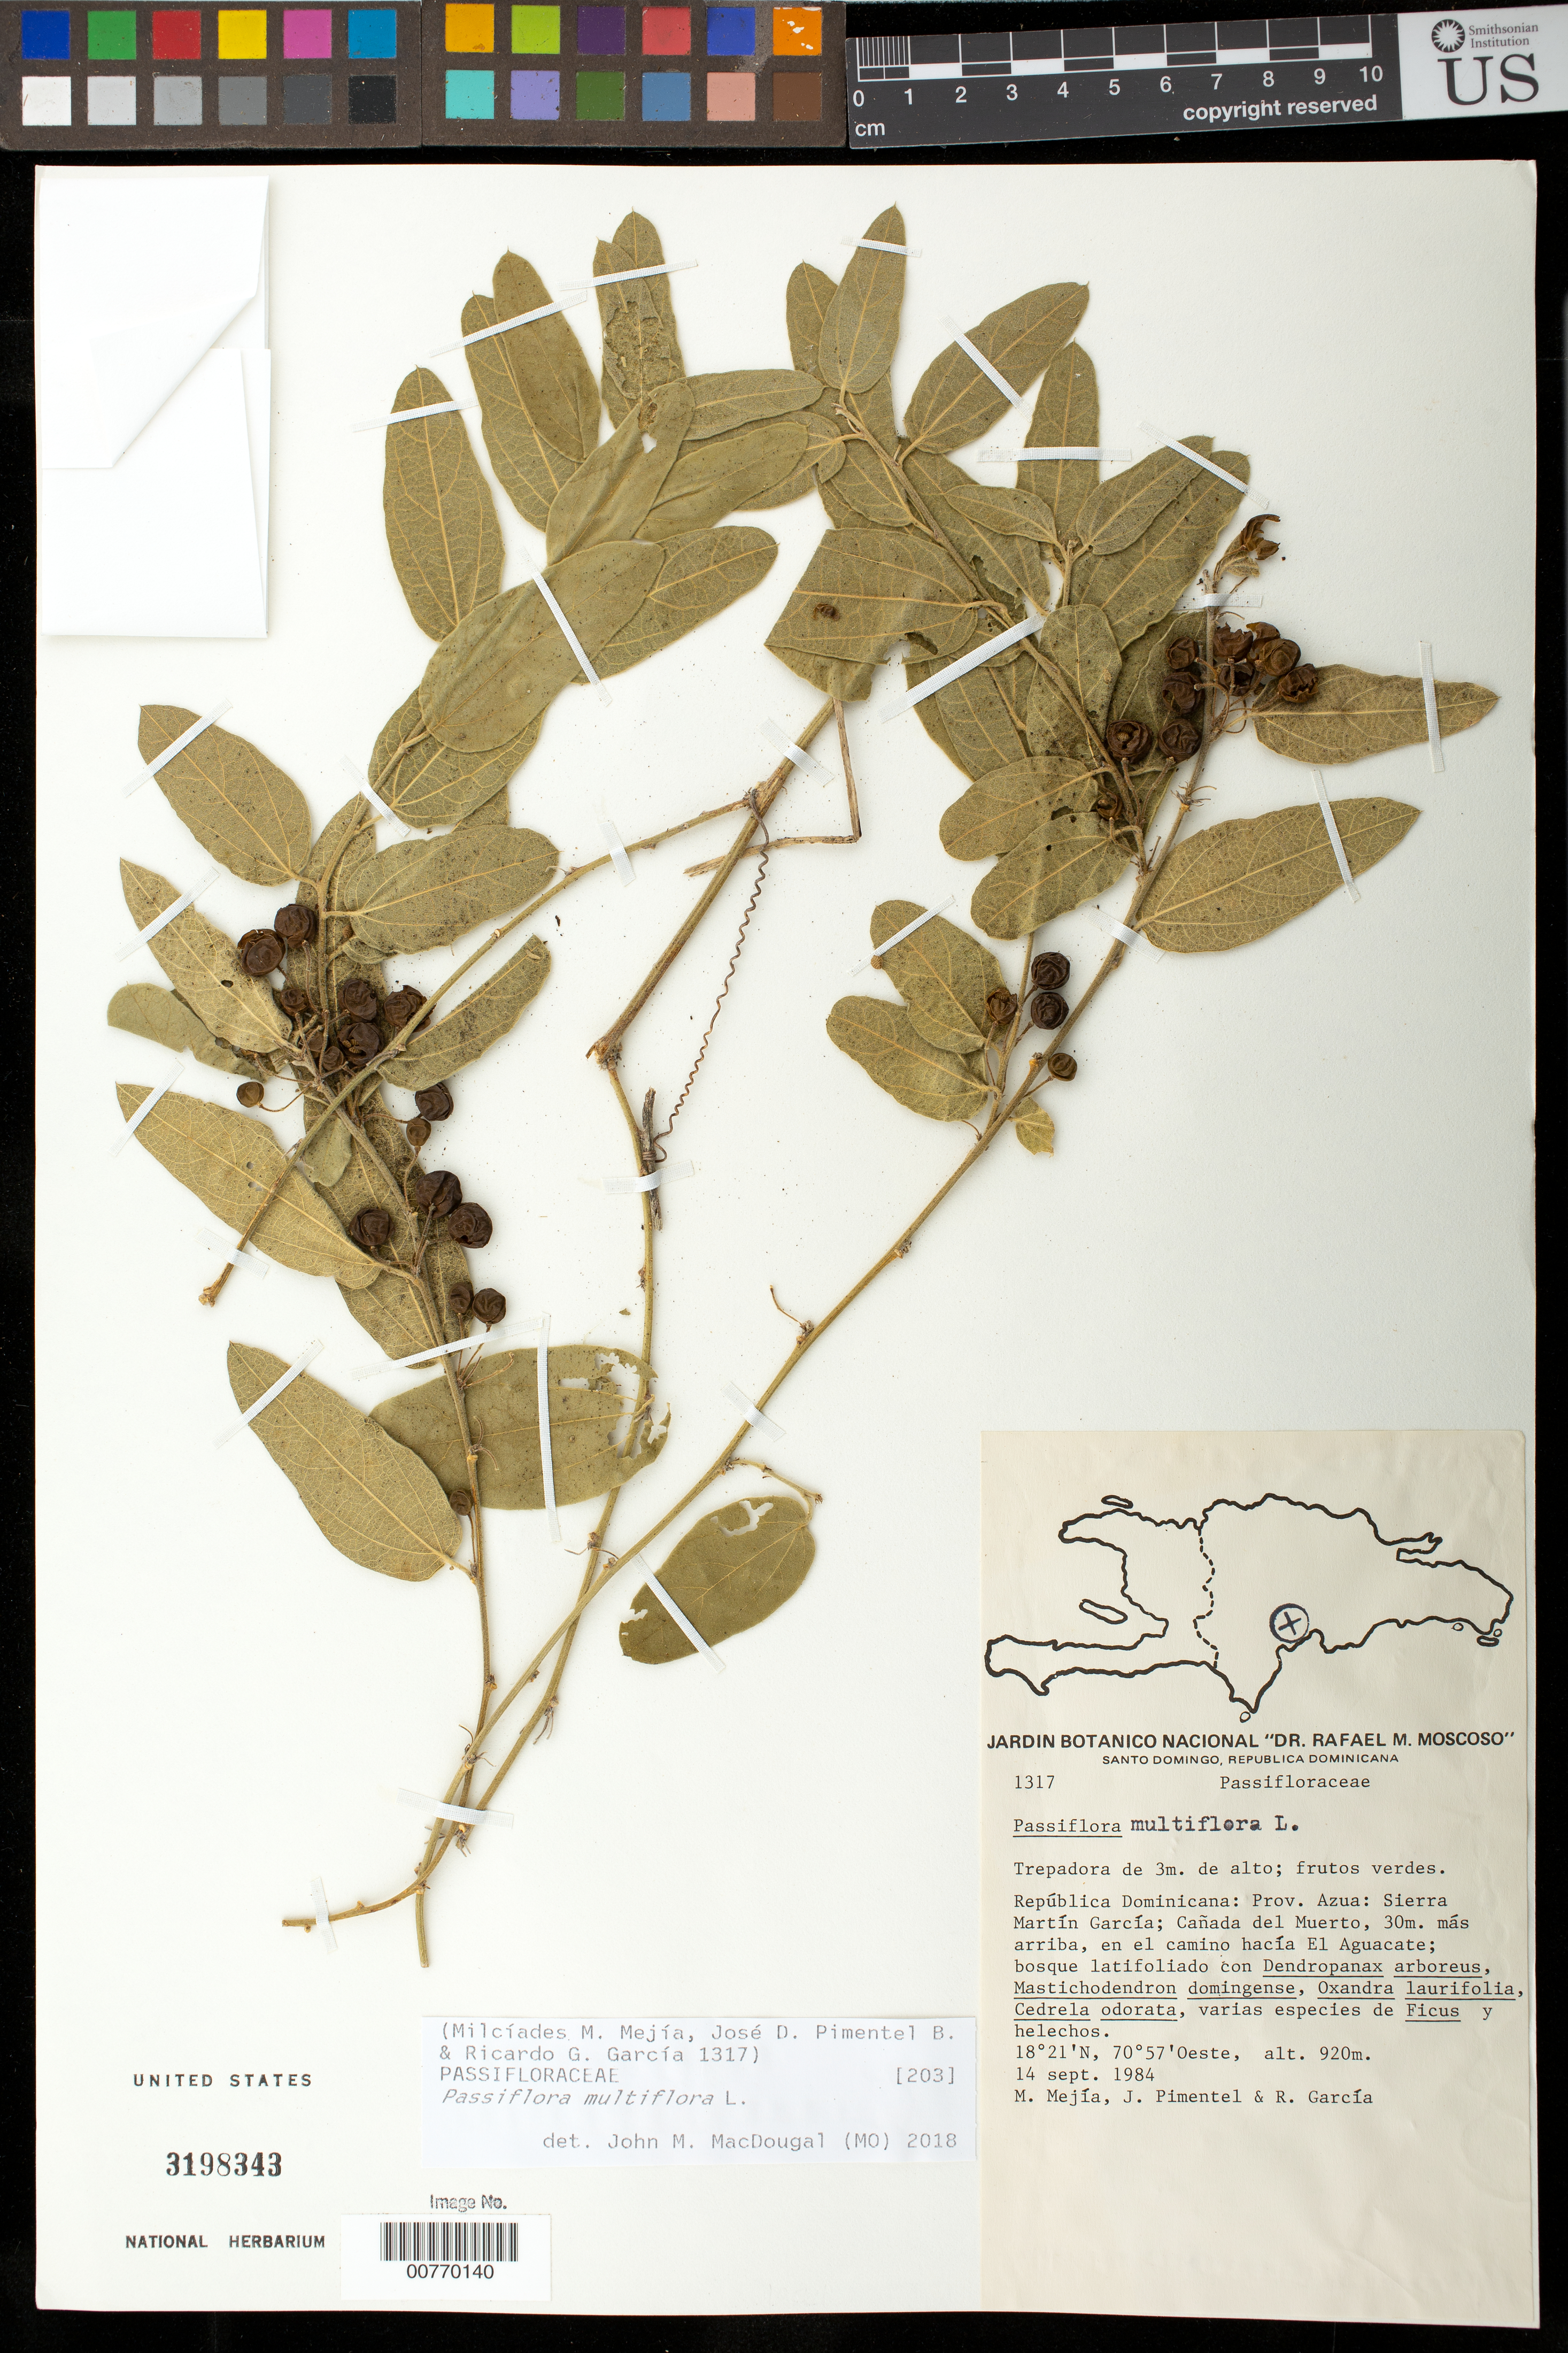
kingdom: Plantae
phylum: Tracheophyta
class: Magnoliopsida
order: Malpighiales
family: Passifloraceae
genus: Passiflora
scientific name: Passiflora multiflora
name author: L.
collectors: M. Mejia, J. Pimentel & R. G. García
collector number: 1317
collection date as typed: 14 Sep 1984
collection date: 1984-09-14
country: Dominican Republic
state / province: Azua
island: Hispaniola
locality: Sierra Martín García; Cañada del Muerto, 30 m, in the road to El Aguacate.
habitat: Broad leaves forest with Dendropanax arboreus, Mastichodendron domingense, Oxandra laurifolia, Cedrela odorata, etc.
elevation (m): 920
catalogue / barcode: US 3198343